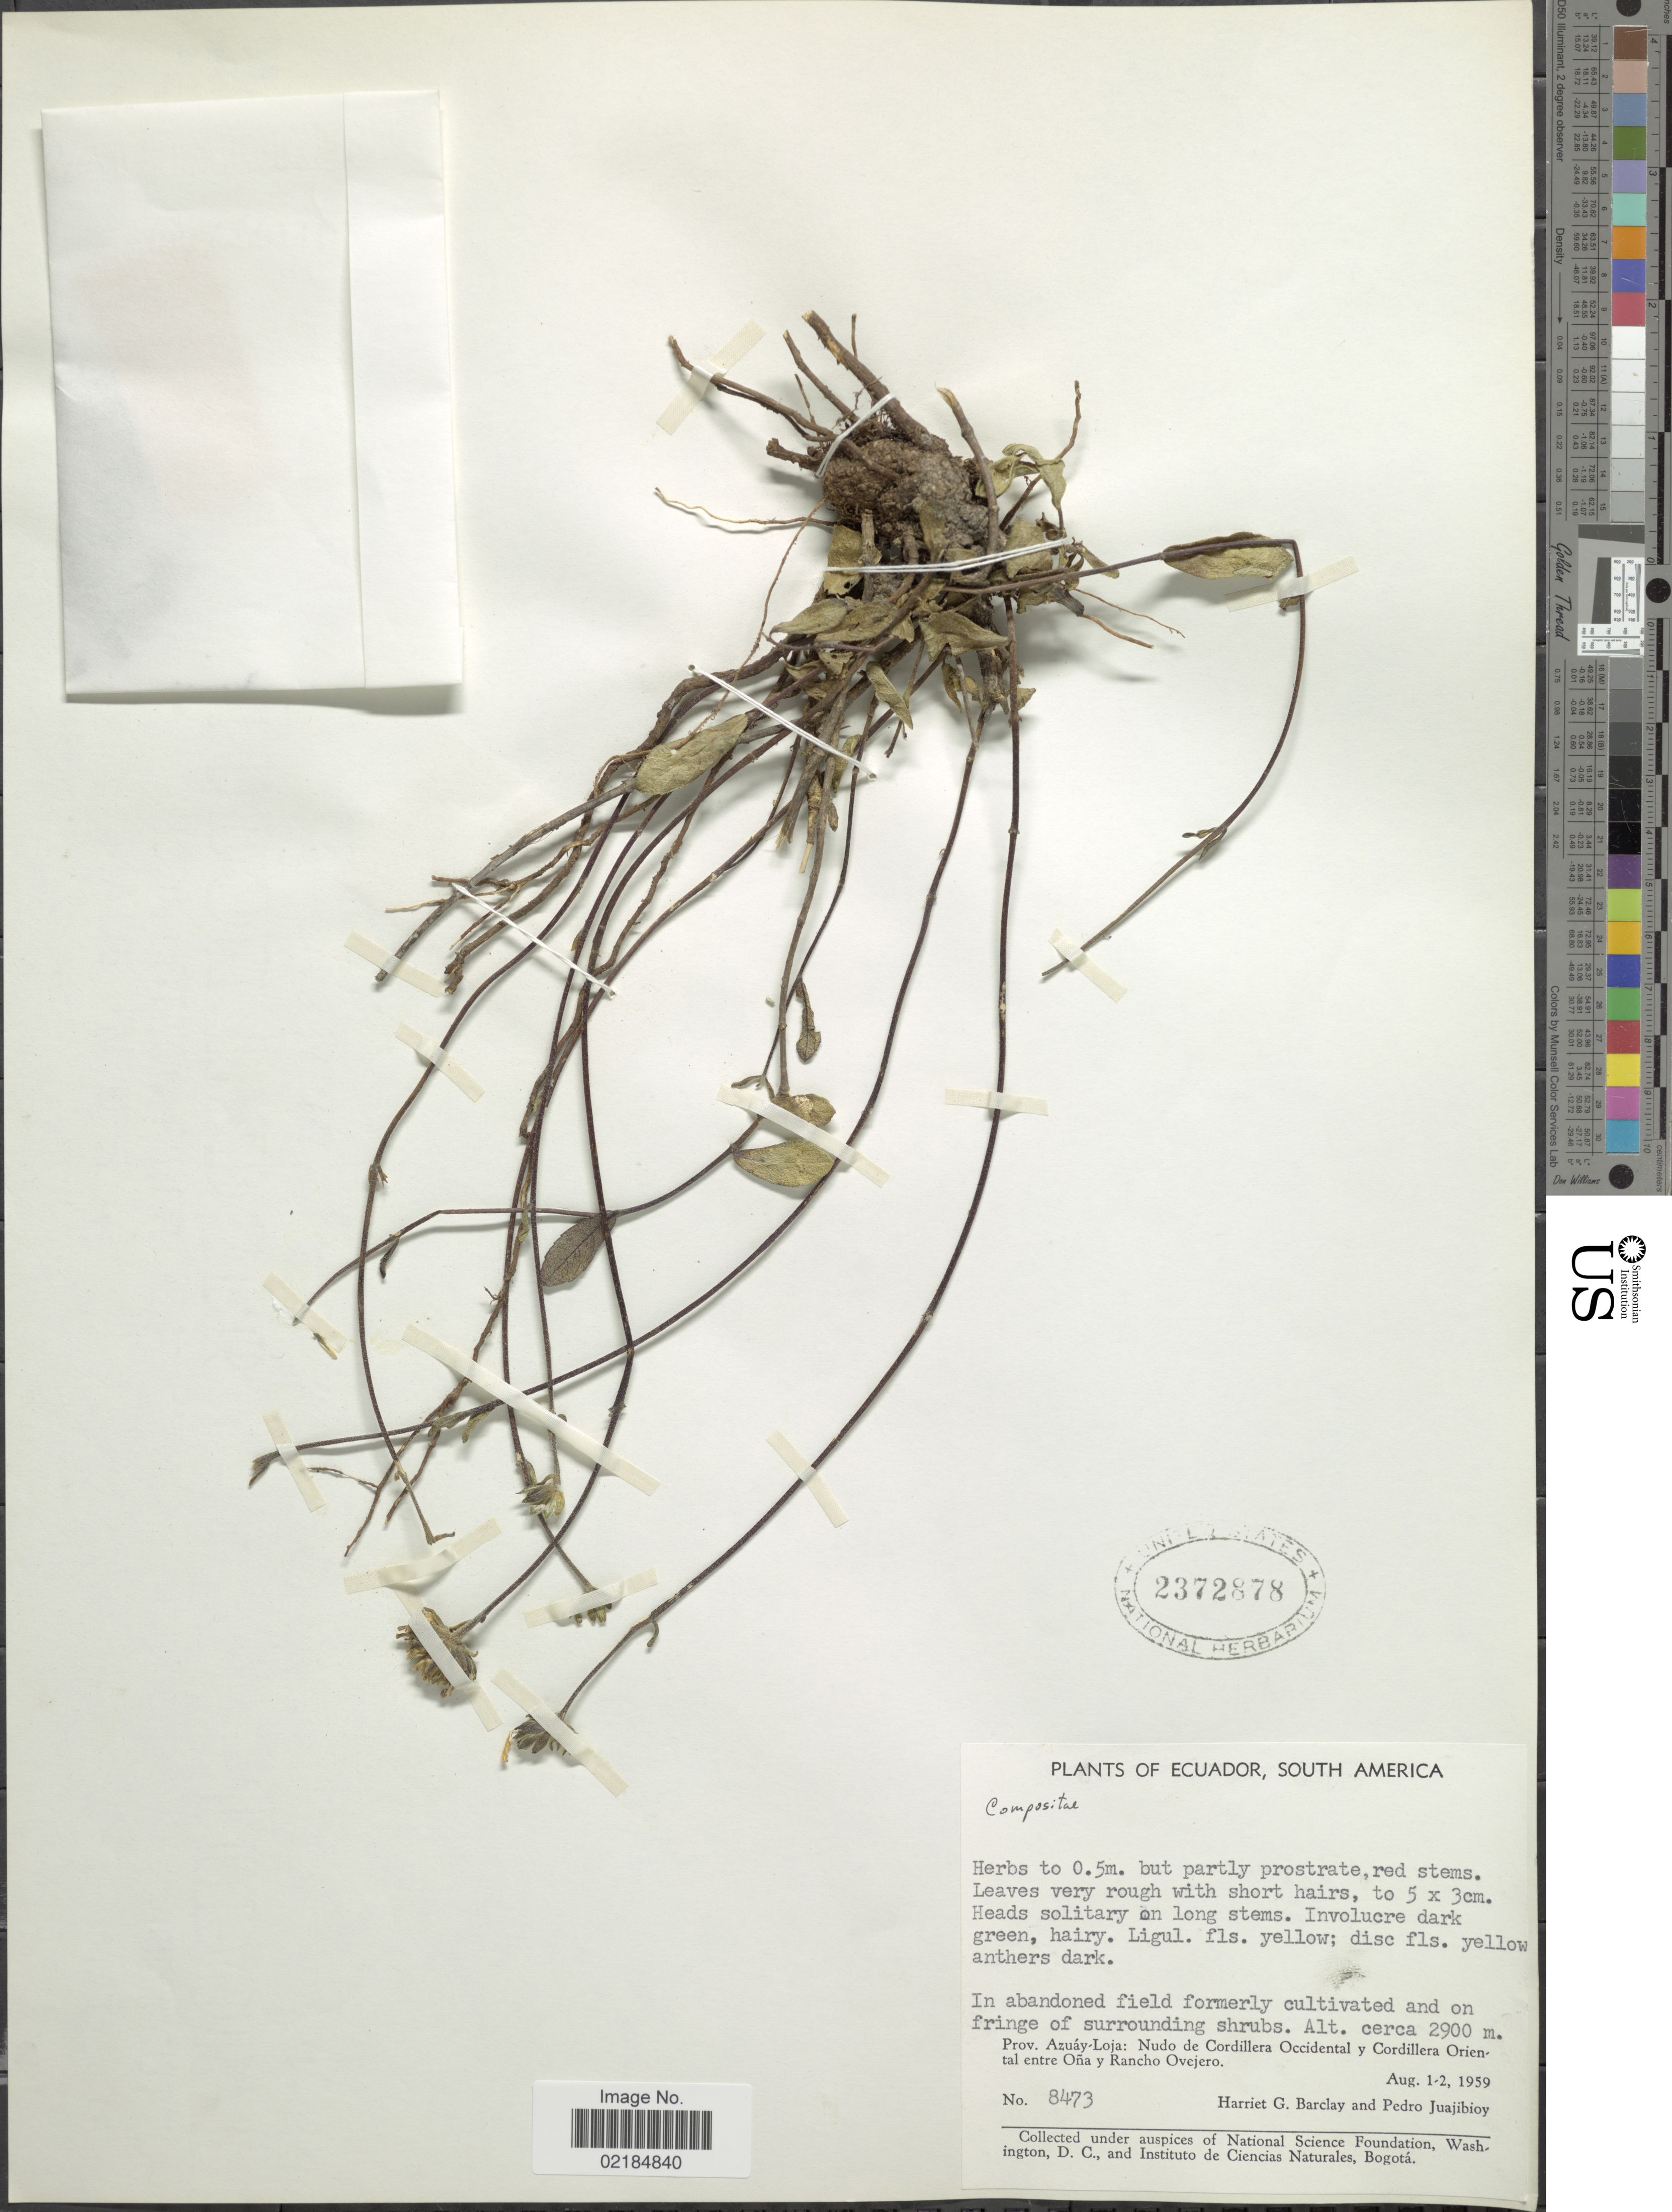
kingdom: Plantae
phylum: Tracheophyta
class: Magnoliopsida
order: Asterales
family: Asteraceae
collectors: H. G. Barclay & P. Juajibioy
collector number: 8473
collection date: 1959-08-01/1959-08-02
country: Ecuador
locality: Prov. Azuáy-Loja: Nudo de Cordillera Occidental y Cordillera Oriental entre Oña y Rancho Ovejero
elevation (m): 2900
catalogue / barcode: US 2372878